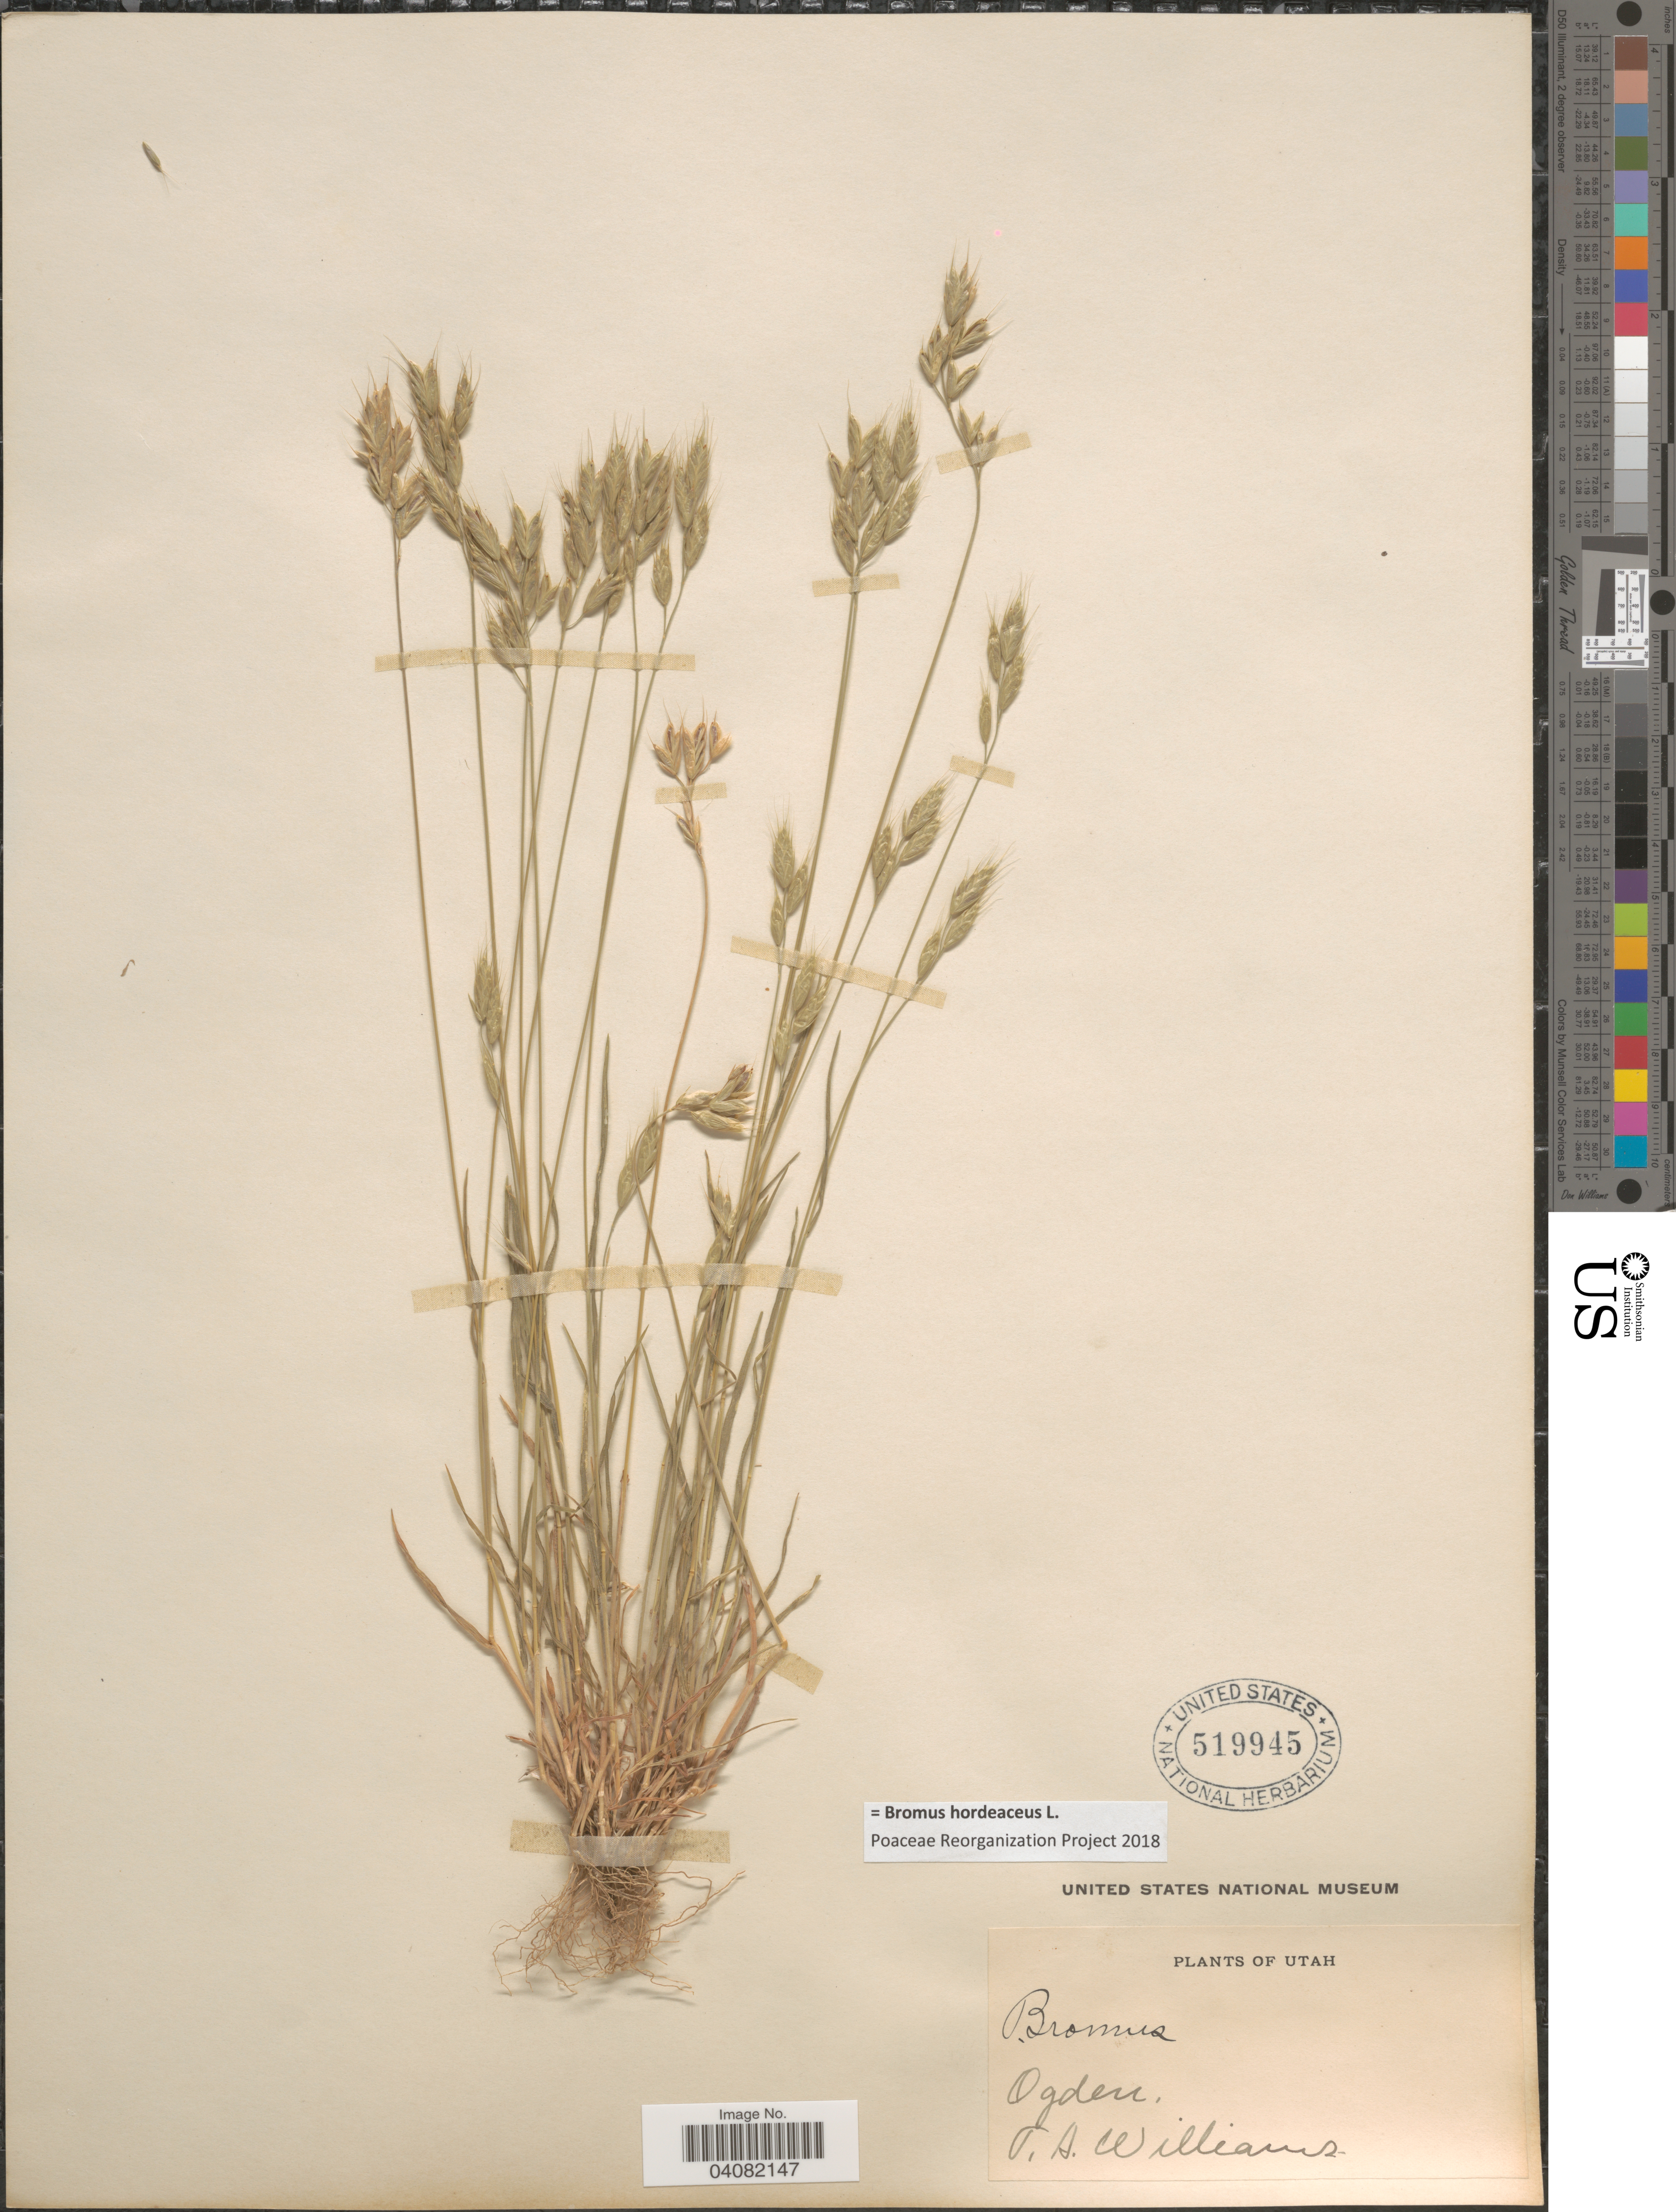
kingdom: Plantae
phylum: Tracheophyta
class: Liliopsida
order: Poales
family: Poaceae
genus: Bromus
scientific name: Bromus hordeaceus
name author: L.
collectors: T. Williams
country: United States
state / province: Utah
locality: Ogden.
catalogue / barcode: US 519945